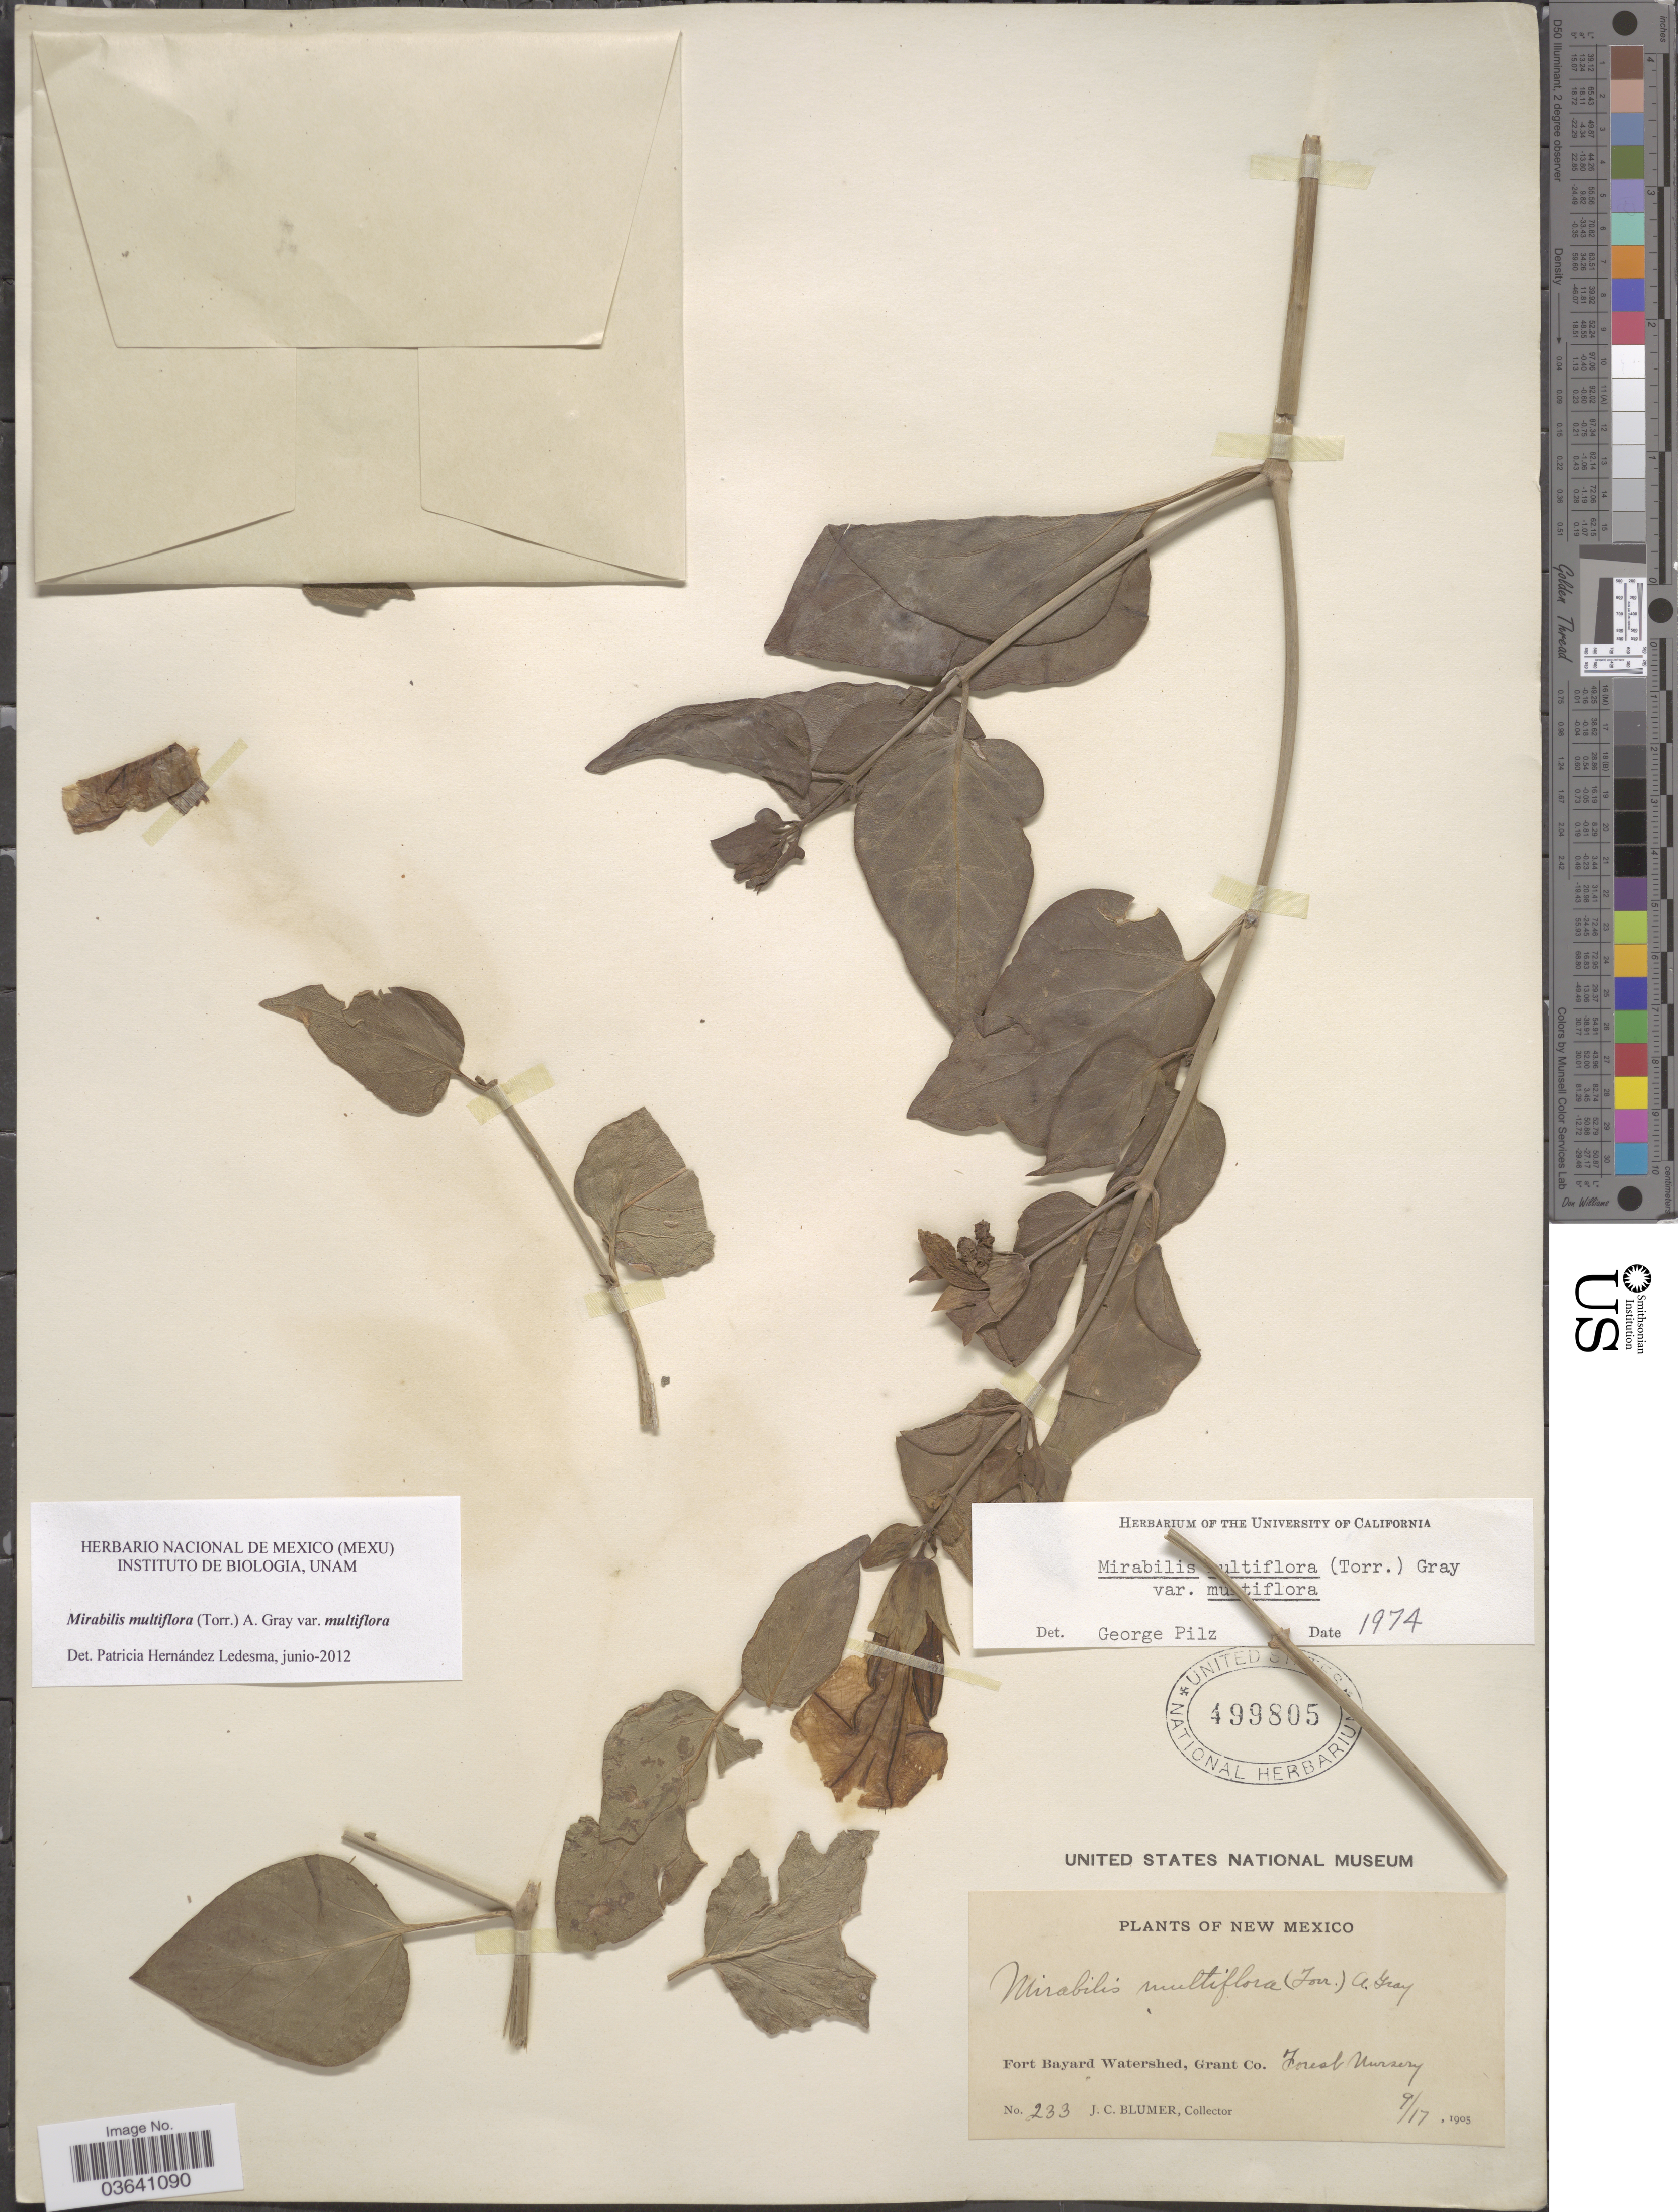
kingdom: Plantae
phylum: Tracheophyta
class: Magnoliopsida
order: Caryophyllales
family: Nyctaginaceae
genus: Mirabilis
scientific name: Mirabilis multiflora var. multiflora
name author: (Torr.) A. Gray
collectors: J. C. Blumer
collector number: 233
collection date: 1905-09-17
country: United States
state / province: New Mexico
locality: Fort Bayard Watershed, Grant Co. Forest Nursery.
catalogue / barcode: US 499805